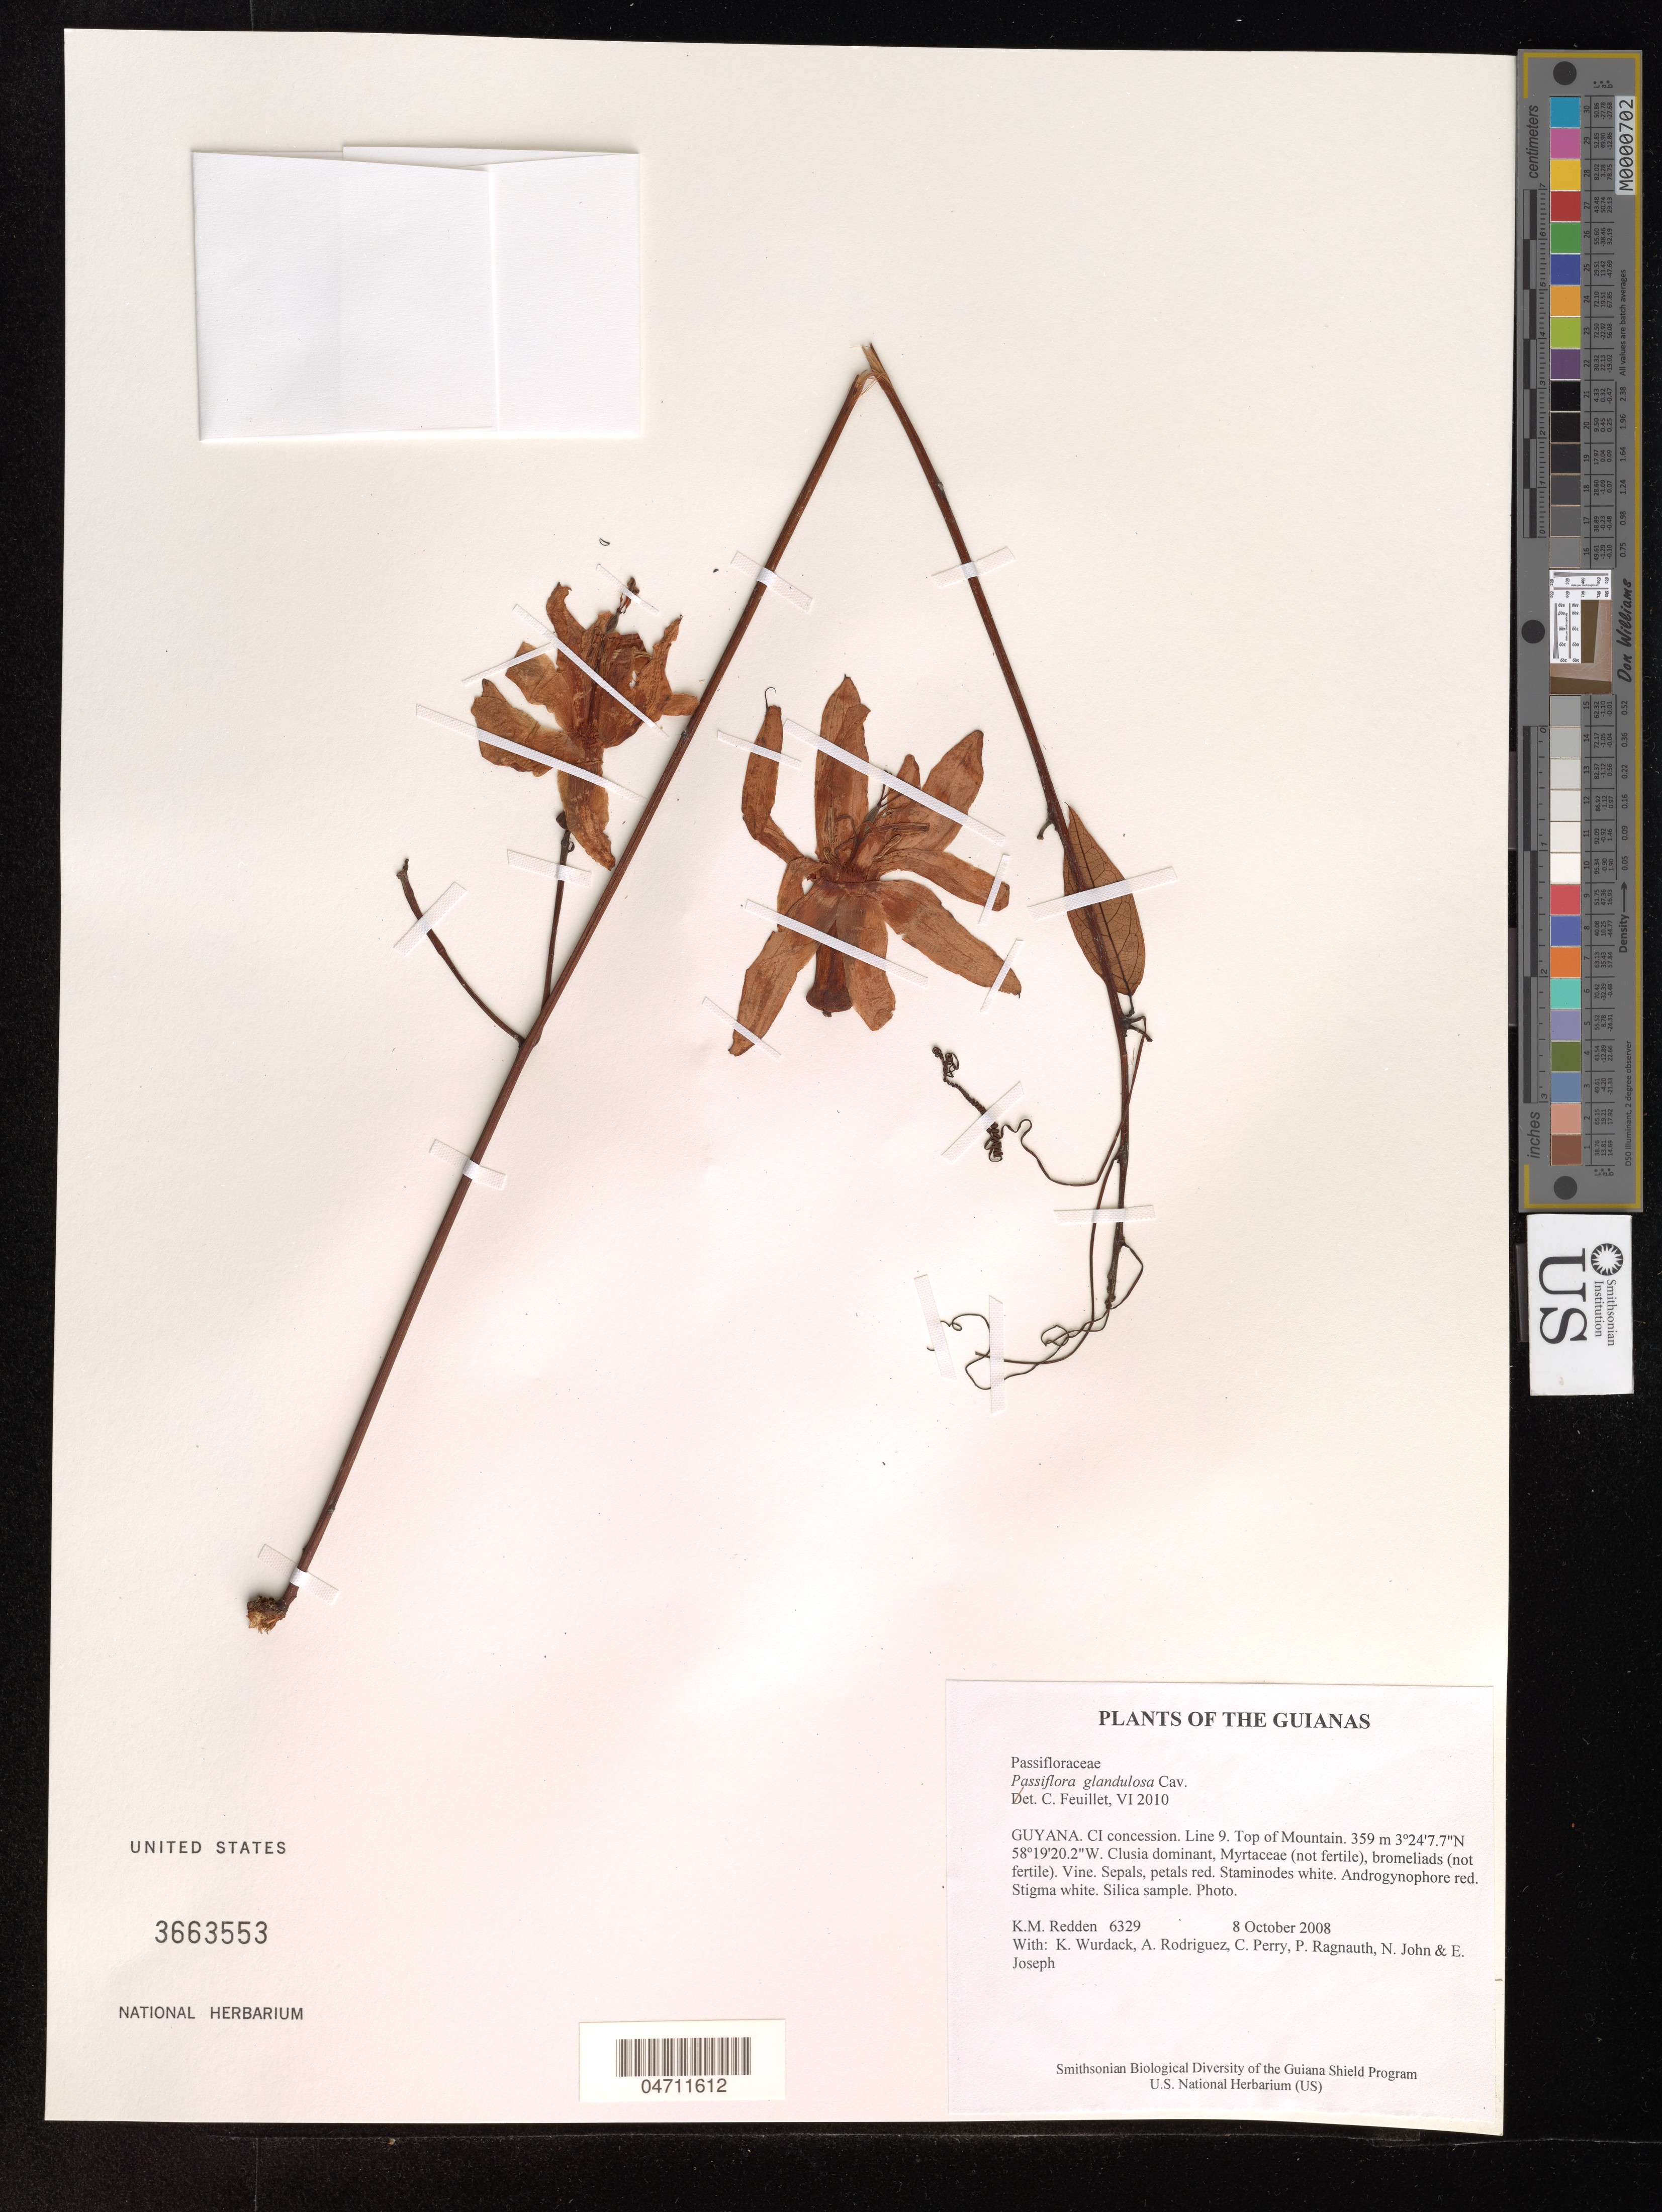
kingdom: Plantae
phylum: Tracheophyta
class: Magnoliopsida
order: Malpighiales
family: Passifloraceae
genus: Passiflora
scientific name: Passiflora glandulosa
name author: Cav.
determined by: Feuillet, C.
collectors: K. M. Redden, K. Wurdack, A. Rodriguez, C. Perry, P. Ragnauth, N. John & E. Joseph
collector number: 6329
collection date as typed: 8 October 2008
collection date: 2008-10-08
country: Guyana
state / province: U. Takutu-U. Essequibo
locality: CI concession. Line 9. Top of Mountain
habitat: Clusia dominant, Myrtaceae (not fertile), bromeliads (not fertile)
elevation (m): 359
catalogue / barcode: US 3663553